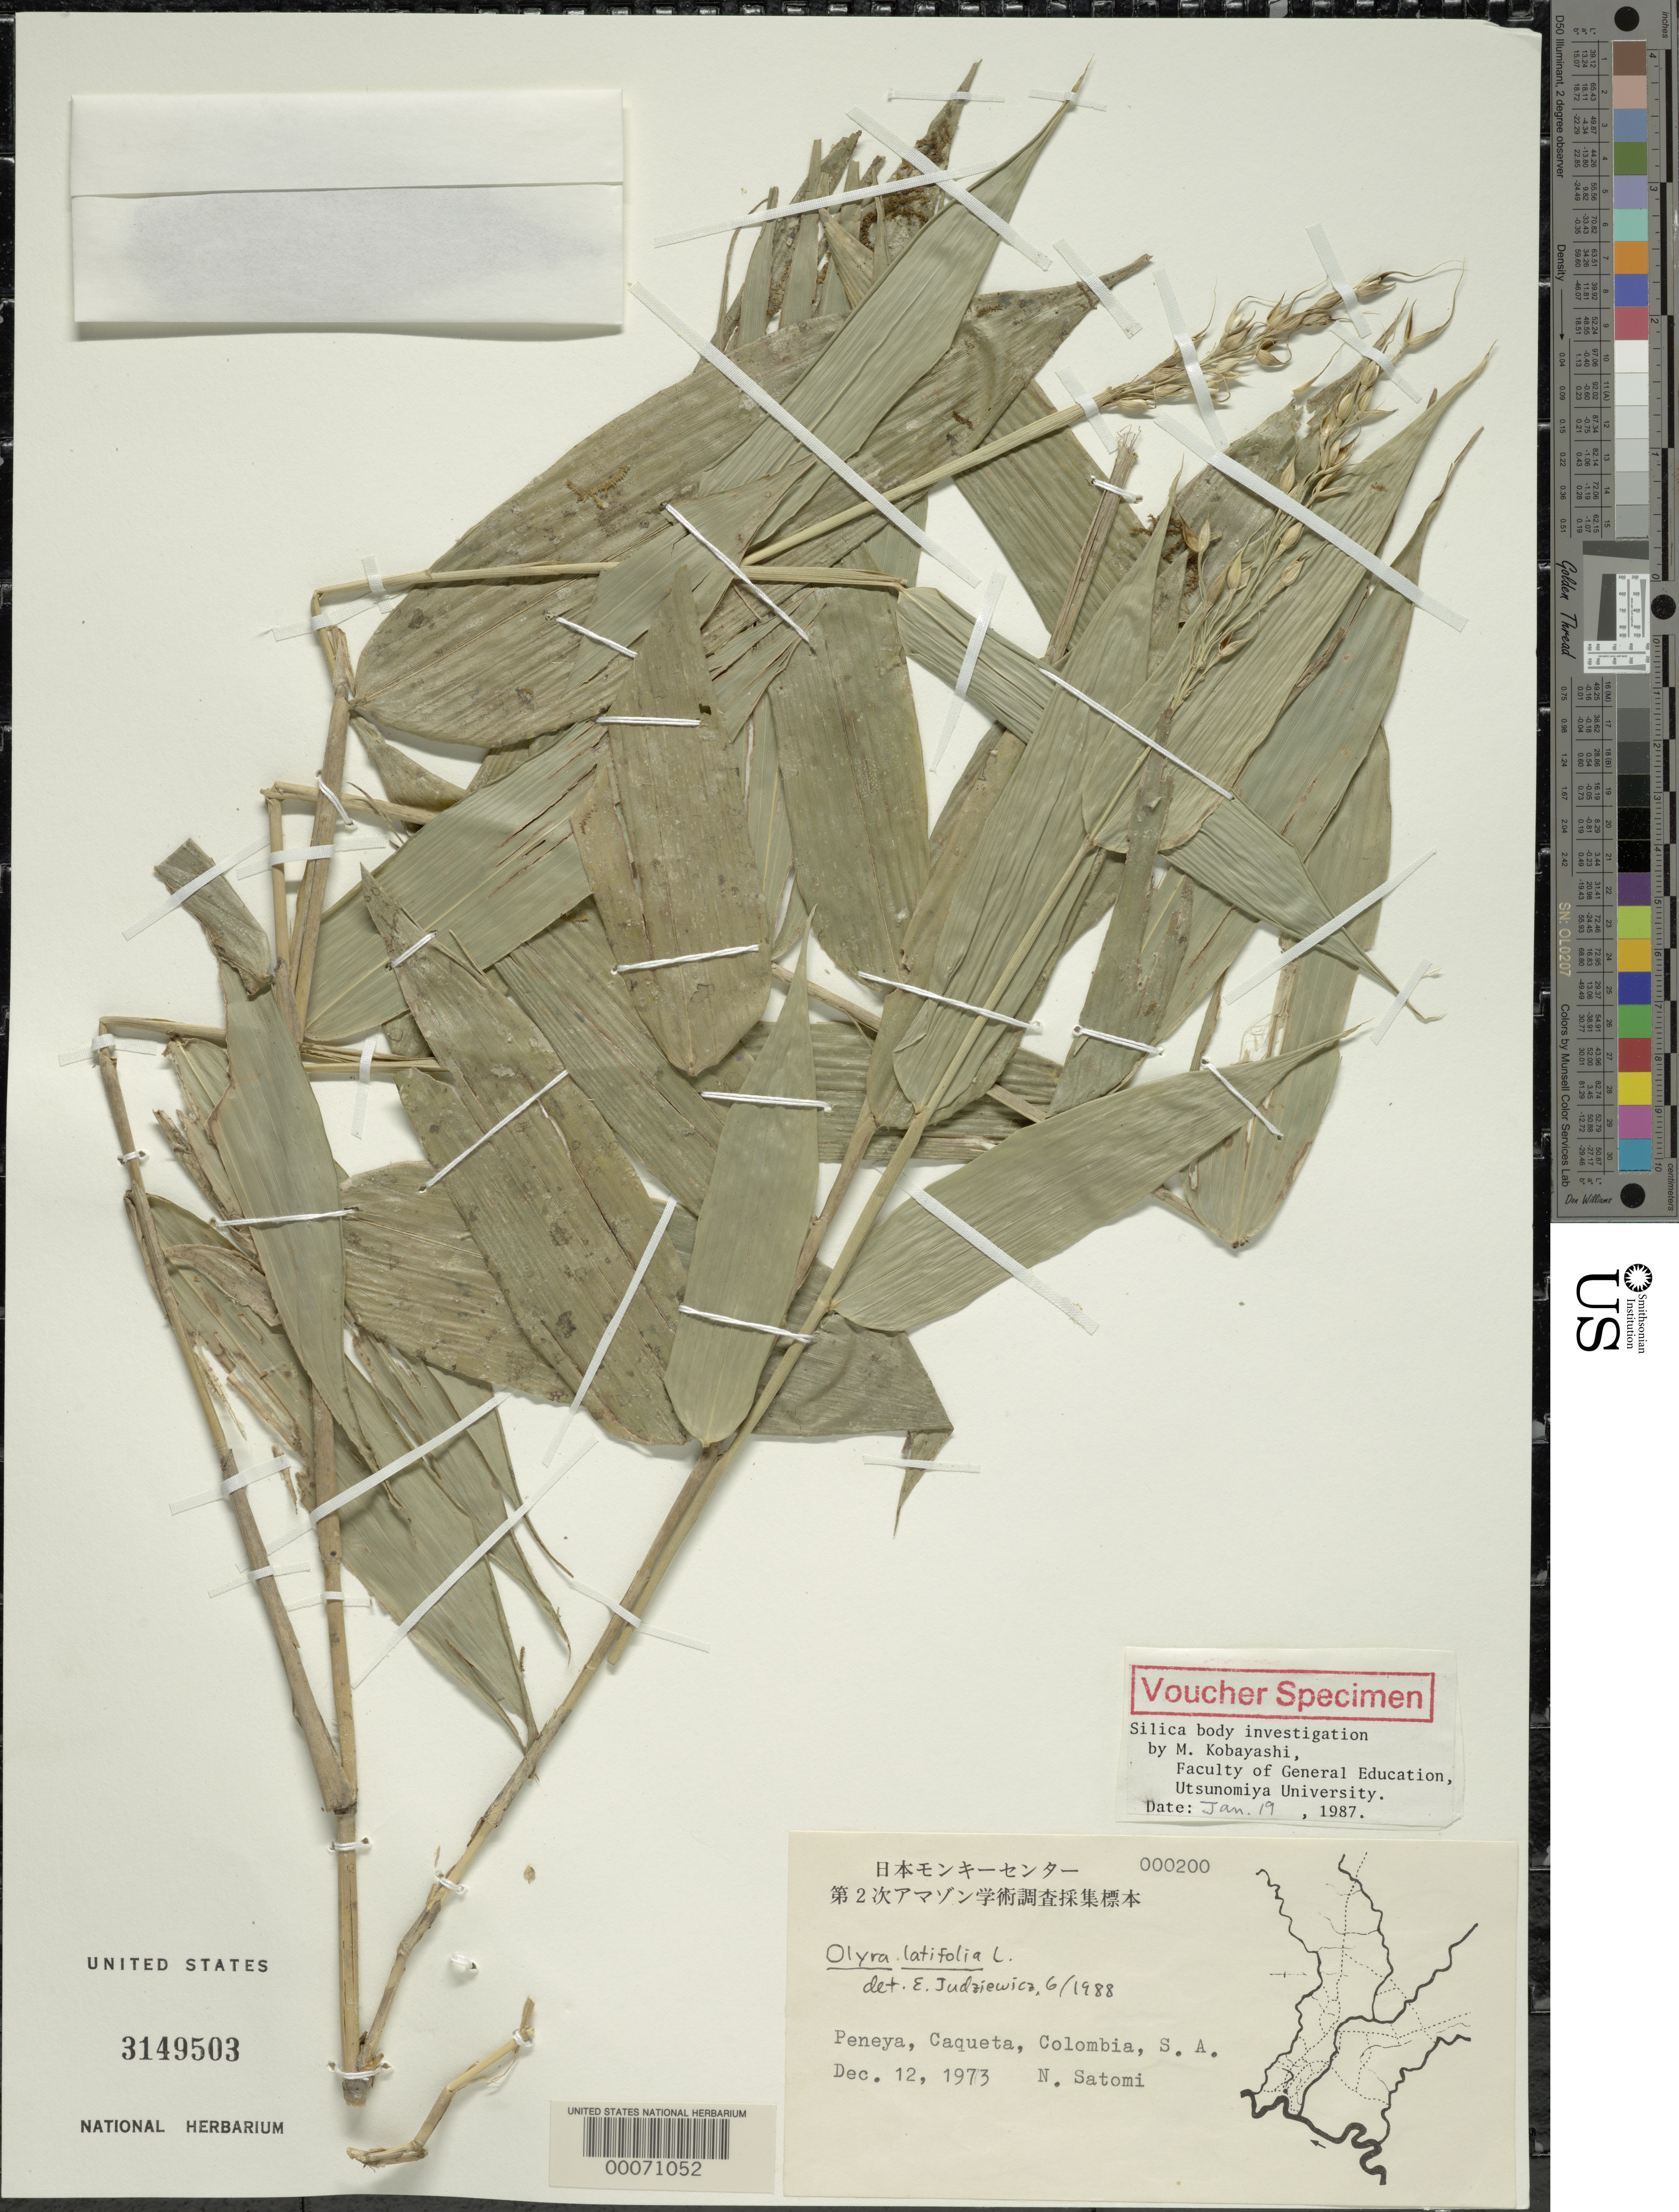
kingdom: Plantae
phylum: Tracheophyta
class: Liliopsida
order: Poales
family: Poaceae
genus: Olyra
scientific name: Olyra latifolia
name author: L.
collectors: N. Satomi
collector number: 200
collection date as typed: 12 Dec 1973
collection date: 1973-12-12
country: Colombia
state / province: Caquetá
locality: Peneya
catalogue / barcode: US 3149503